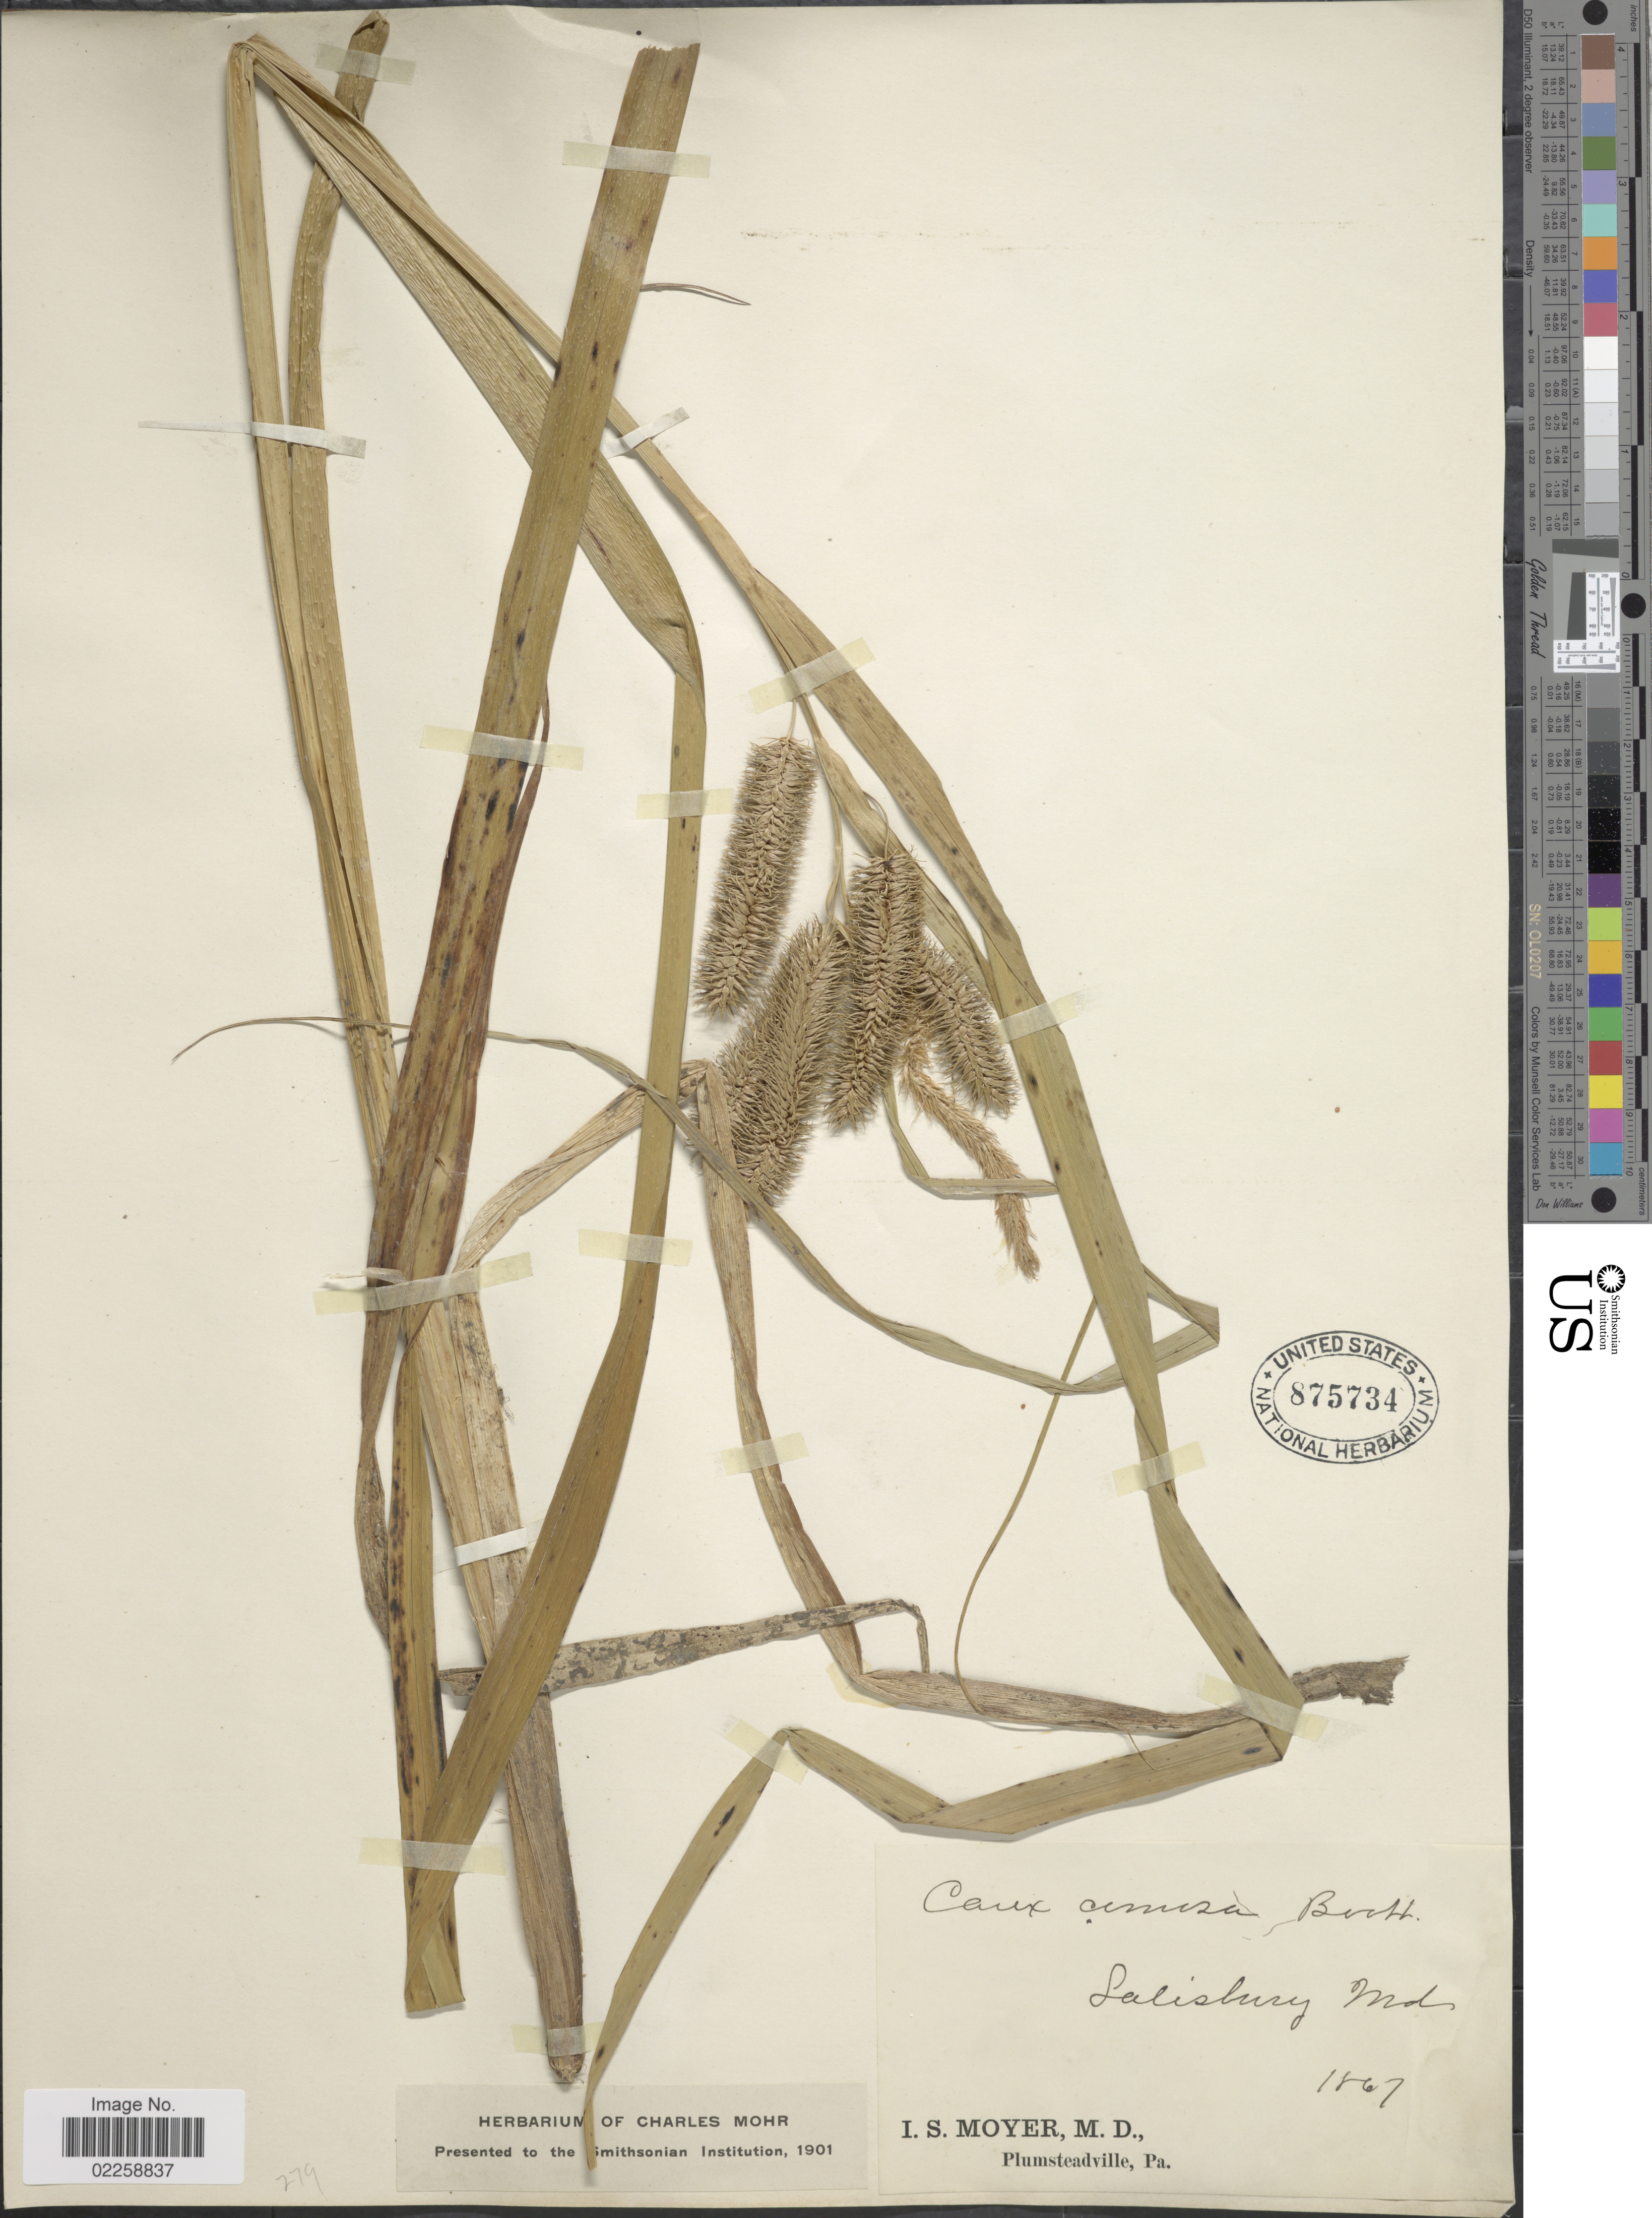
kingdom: Plantae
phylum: Tracheophyta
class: Liliopsida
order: Poales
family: Cyperaceae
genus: Carex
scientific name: Carex comosa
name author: Boott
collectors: I. S. Moyer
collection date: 1867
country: United States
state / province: Maryland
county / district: Wicomico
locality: Salisburg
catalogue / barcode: US 875734